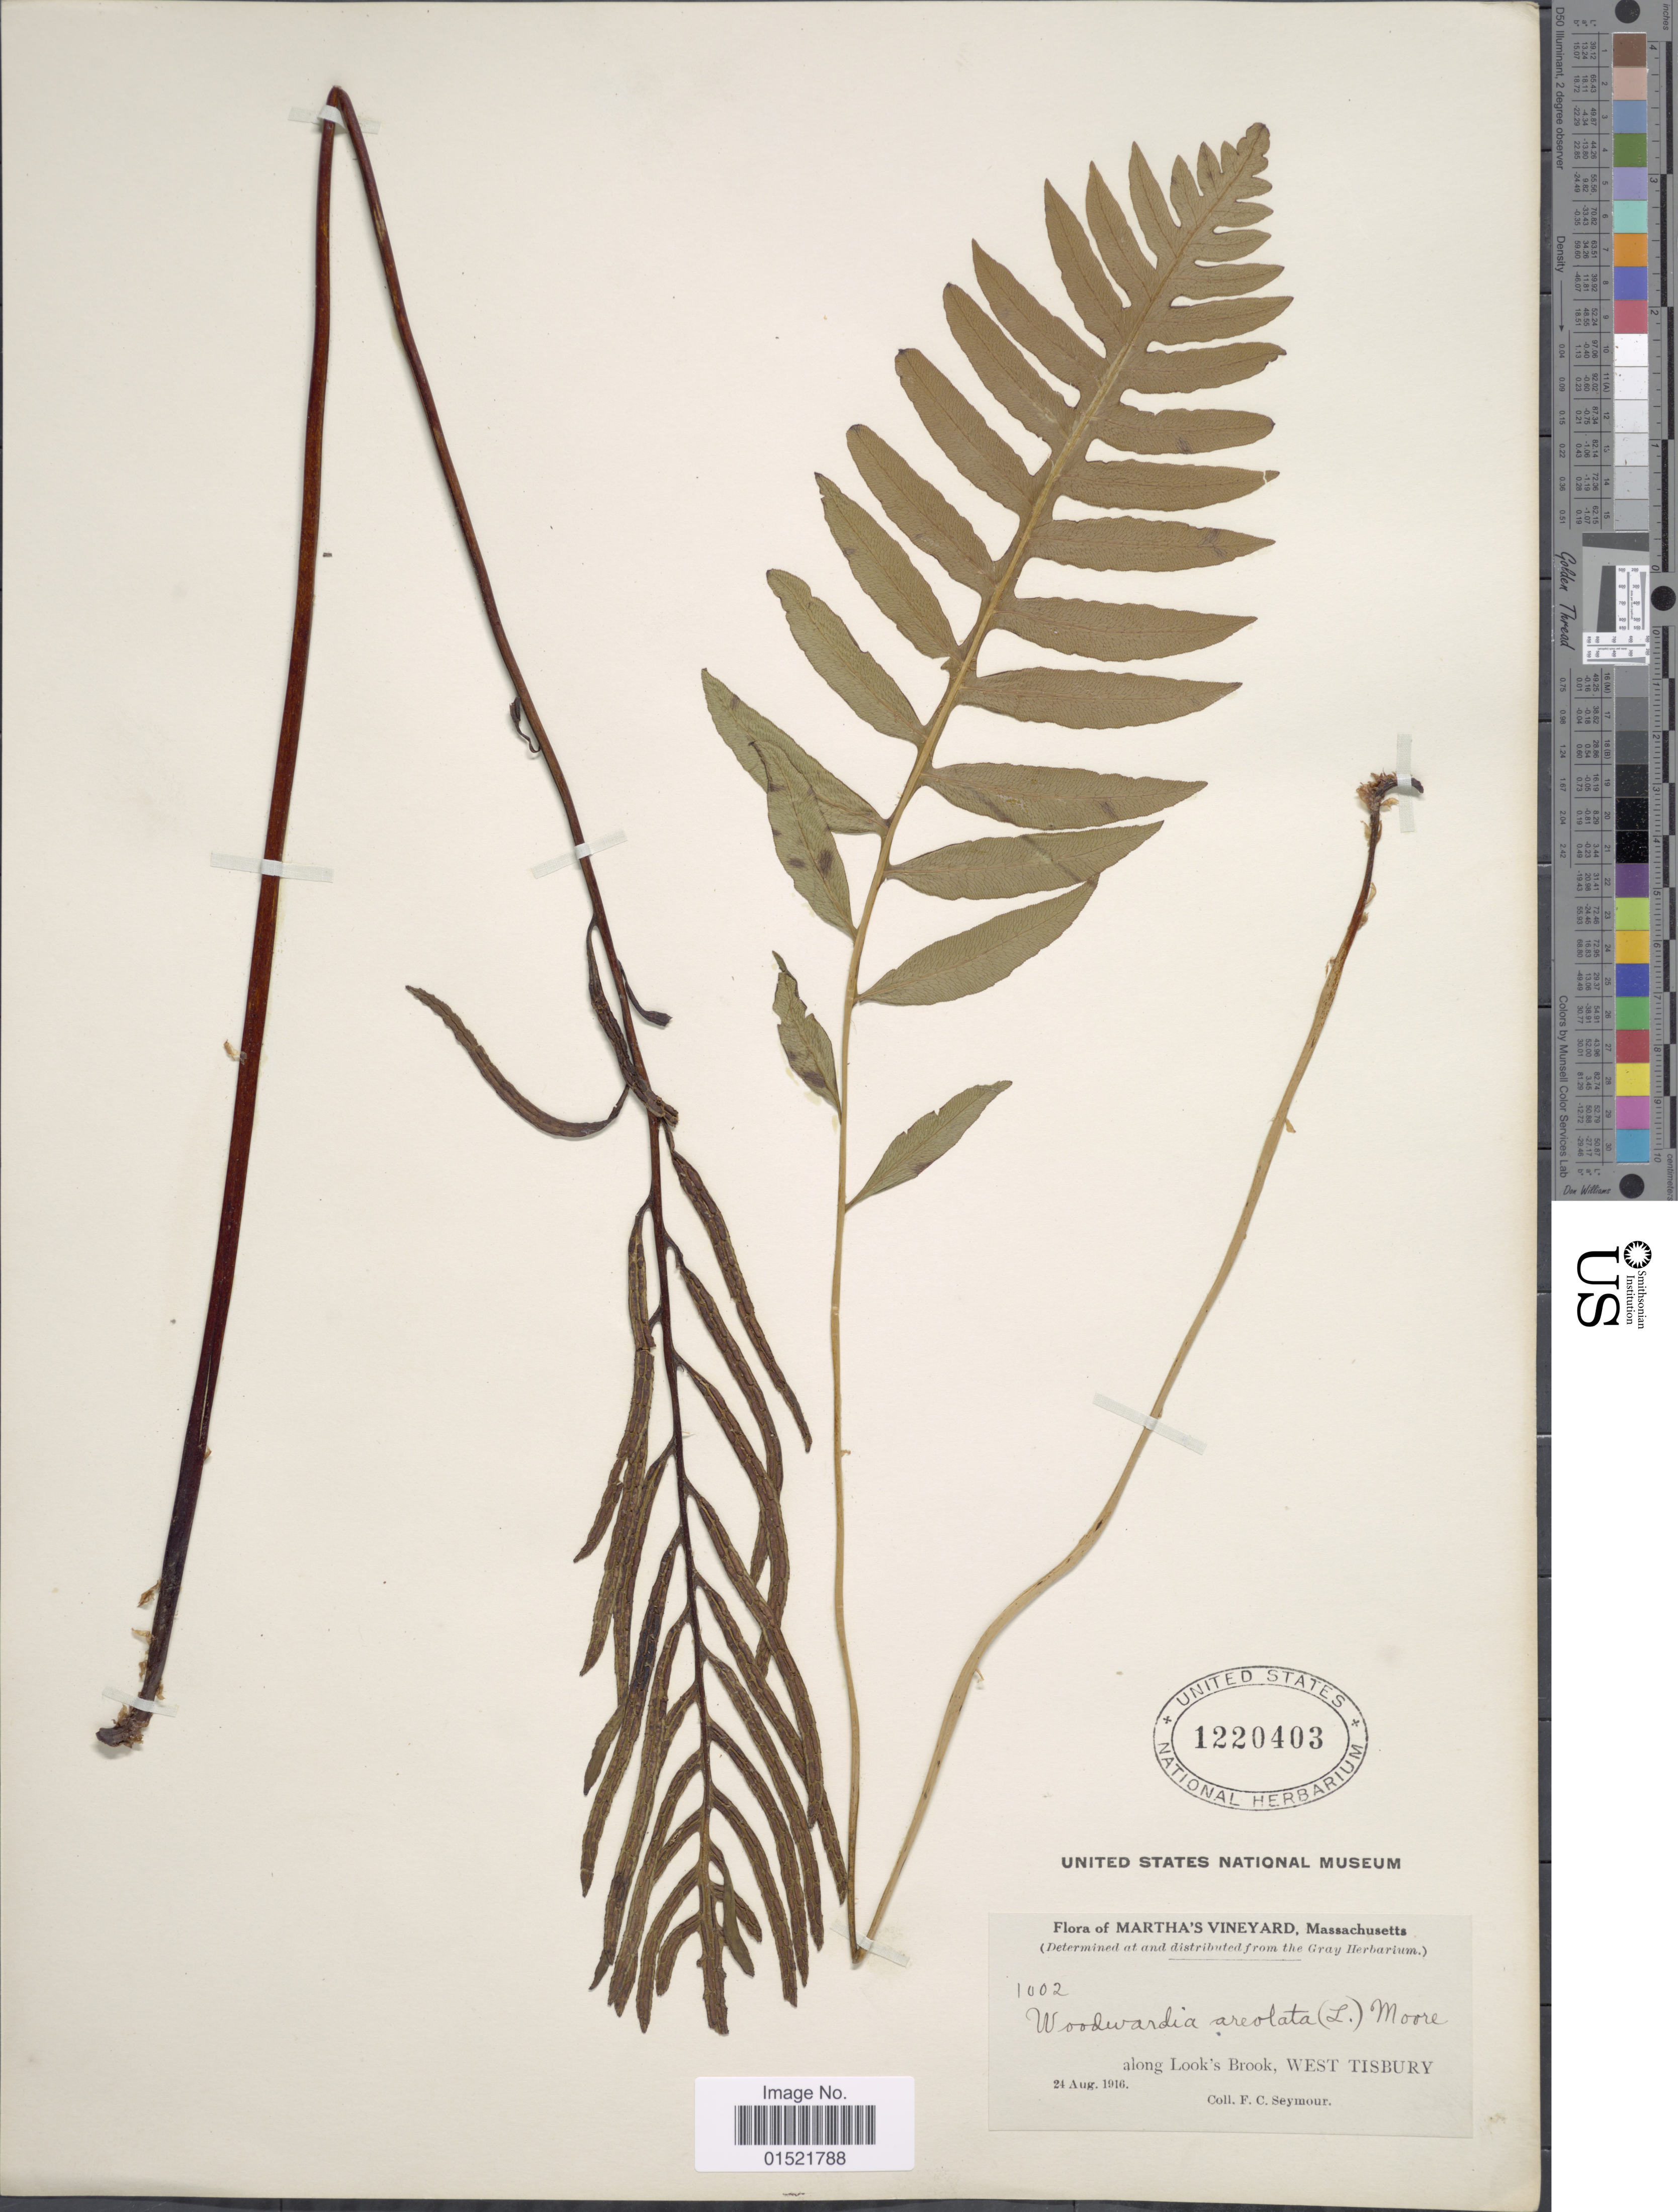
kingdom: Plantae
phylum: Tracheophyta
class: Polypodiopsida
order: Polypodiales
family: Blechnaceae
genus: Woodwardia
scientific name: Woodwardia areolata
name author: (L.) T. Moore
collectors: F. C. Seymour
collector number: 1002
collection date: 1916-08-24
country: United States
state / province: Massachusetts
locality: Martha's Vineyard, along Look's Brook, West Tisbury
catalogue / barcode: US 1220403